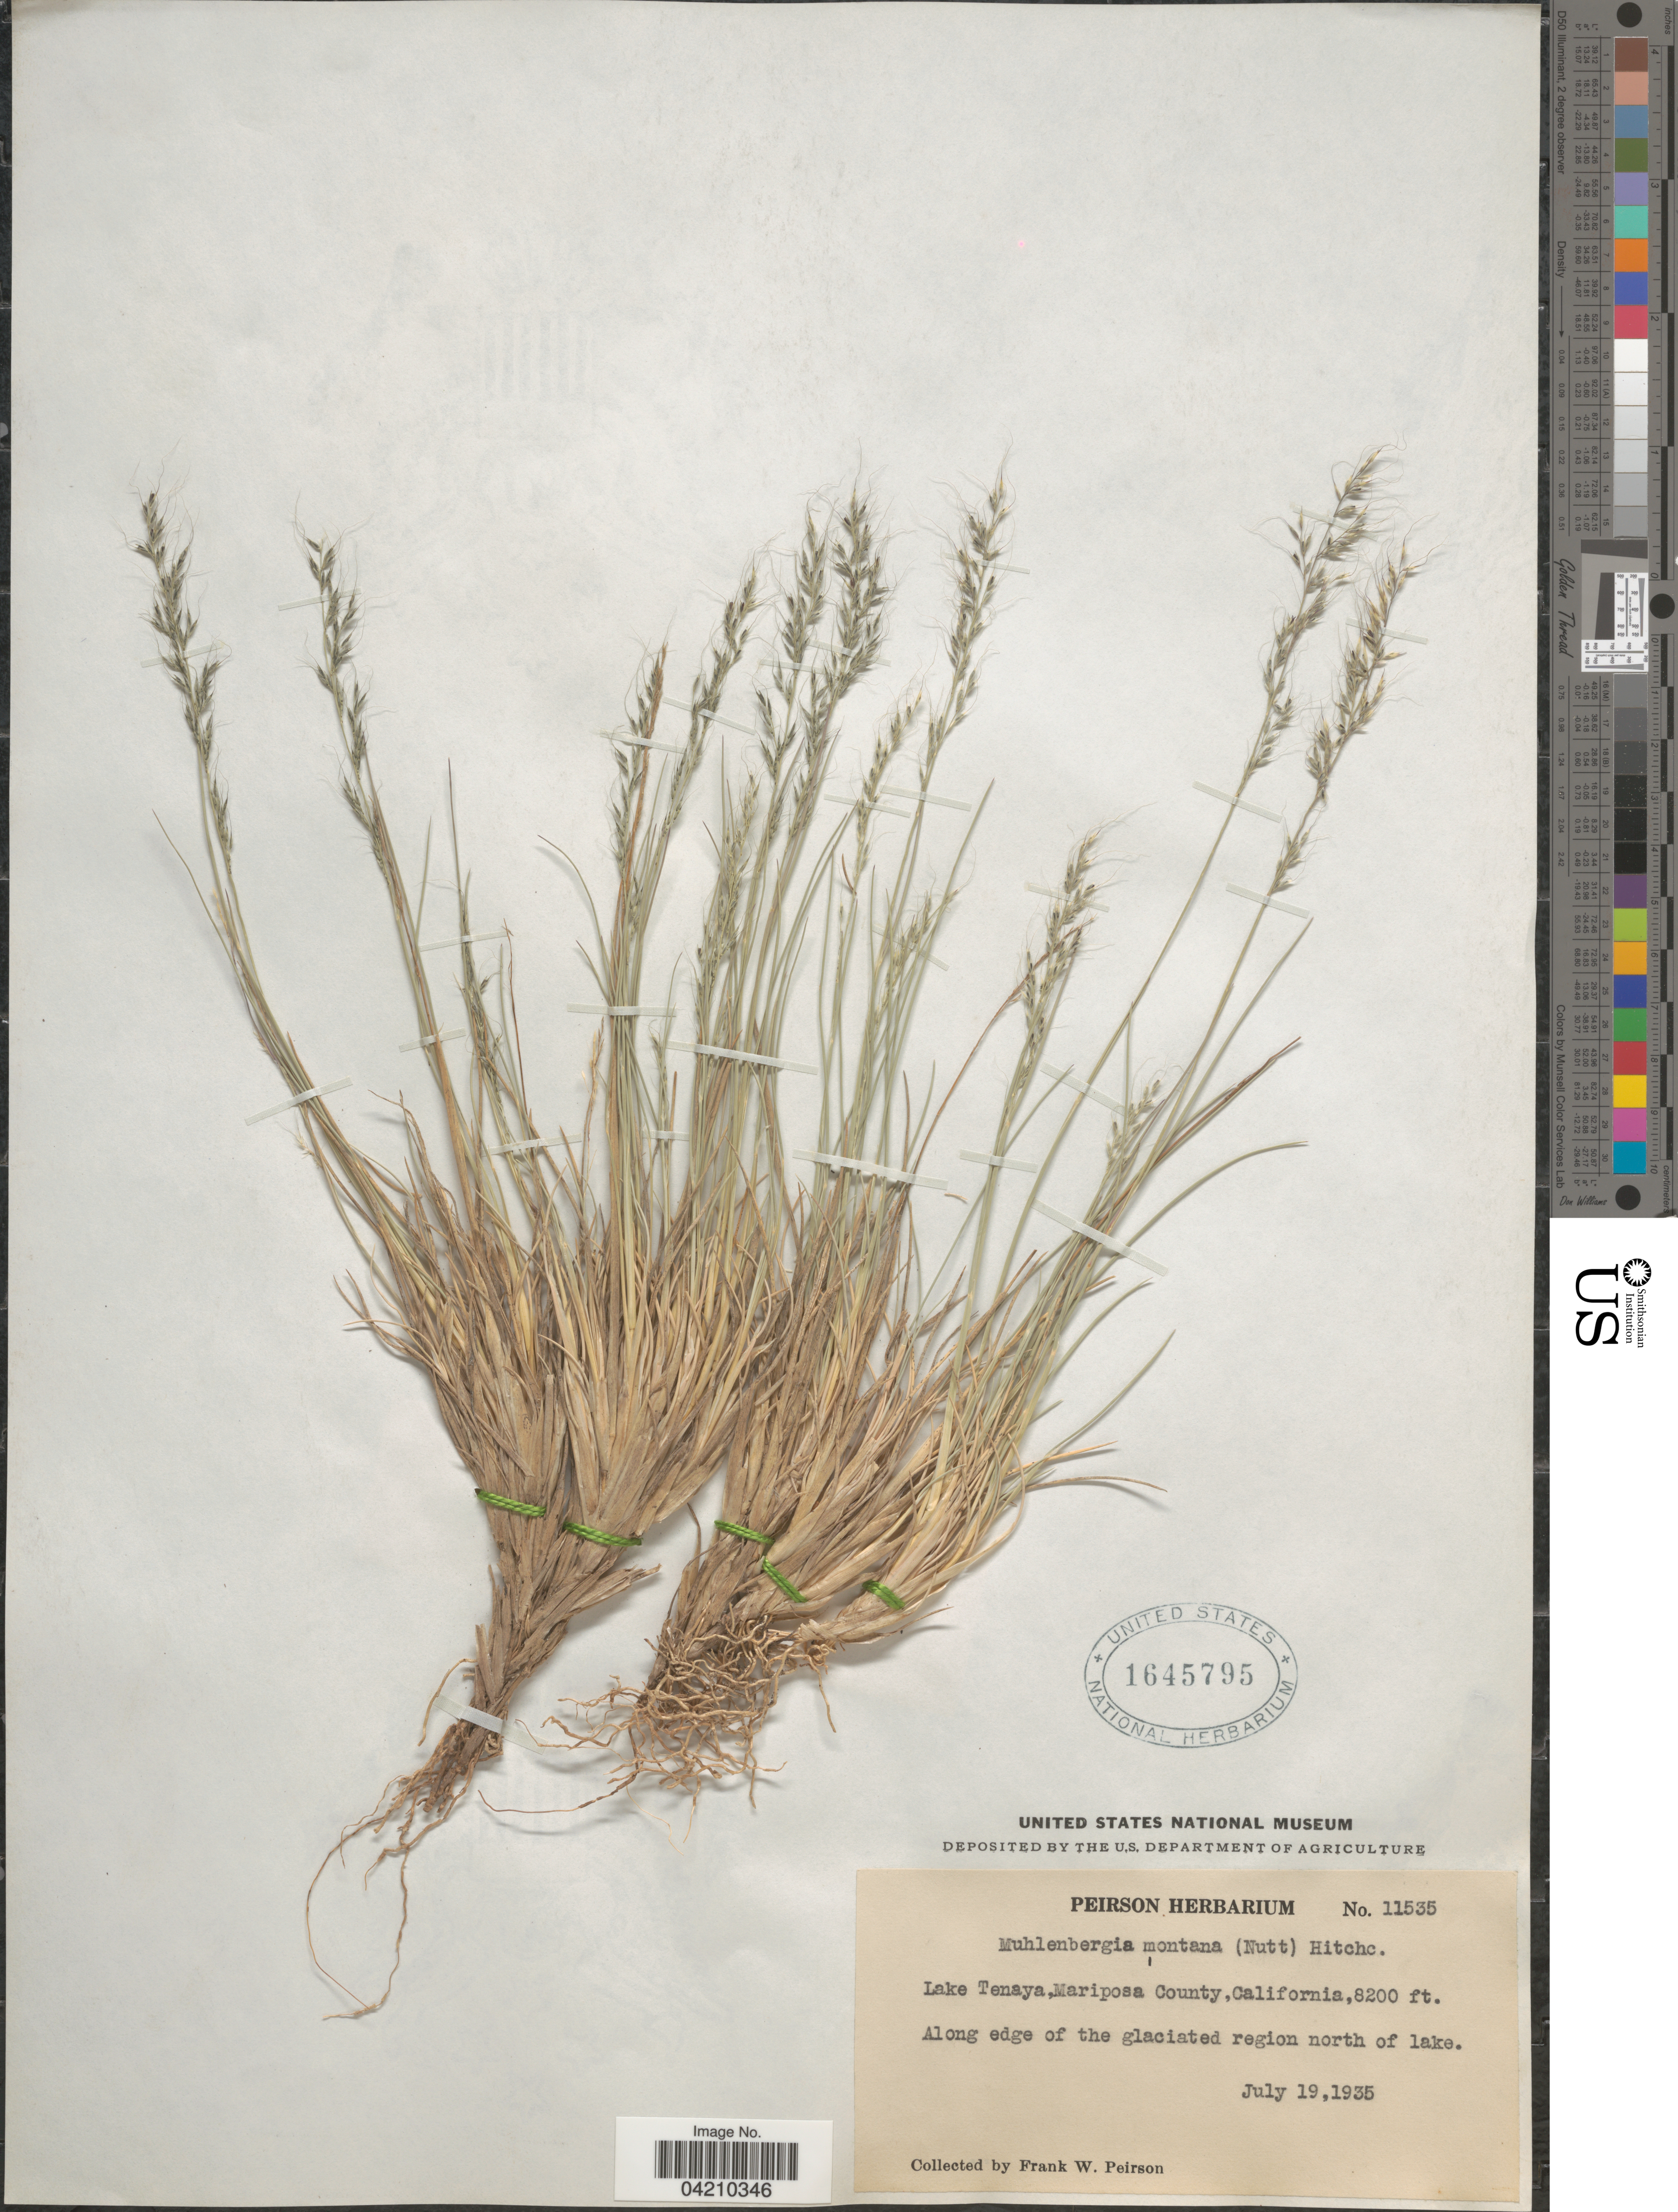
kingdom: Plantae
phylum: Tracheophyta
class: Liliopsida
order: Poales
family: Poaceae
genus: Muhlenbergia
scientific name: Muhlenbergia montana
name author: (Nutt.) Hitchc.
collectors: F. Peirson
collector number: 11535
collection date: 1935-07-19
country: United States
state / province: California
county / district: Mariposa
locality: Lake Tenaya, Mariposa County. Along edge of the glaciated region north of lake.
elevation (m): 2499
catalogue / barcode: US 1645795